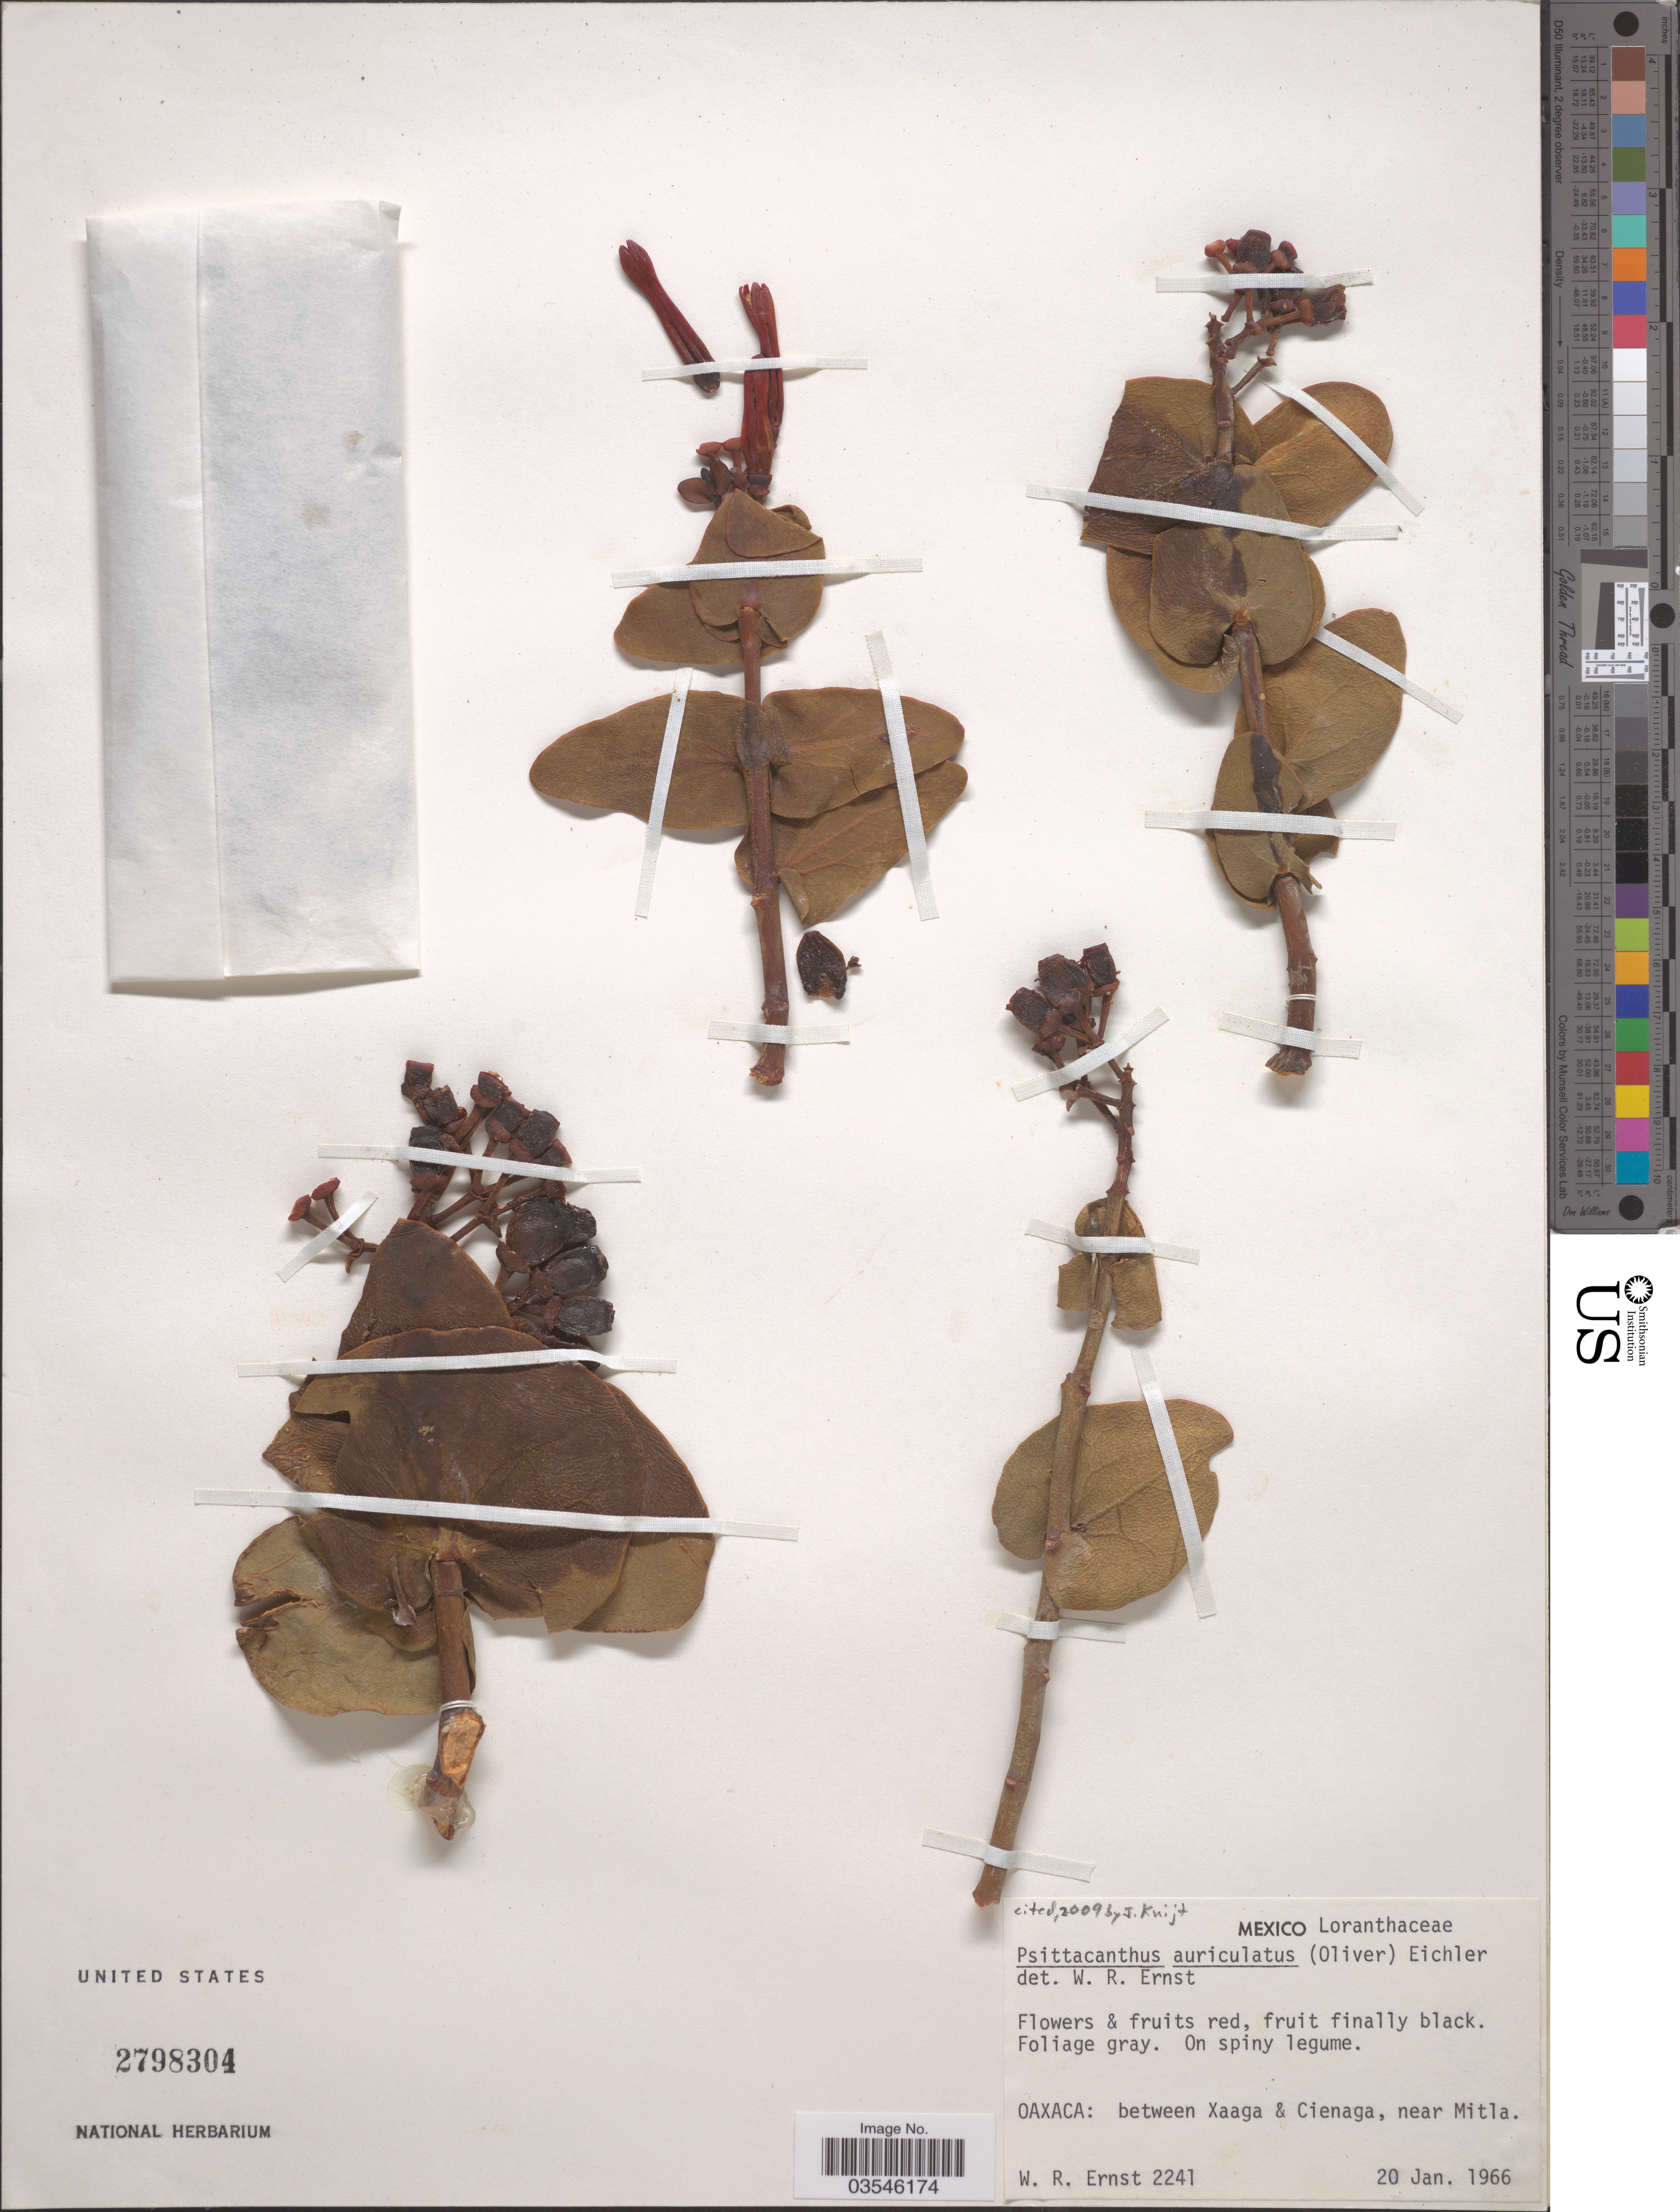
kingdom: Plantae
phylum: Tracheophyta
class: Magnoliopsida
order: Santalales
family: Loranthaceae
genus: Psittacanthus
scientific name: Psittacanthus auriculatus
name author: (Oliv.) Eichler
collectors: W. R. Ernst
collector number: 2241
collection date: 1966-01-20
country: Mexico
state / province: Oaxaca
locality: Between Xaaga & Cienaga, near Mitla.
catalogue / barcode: US 2798304